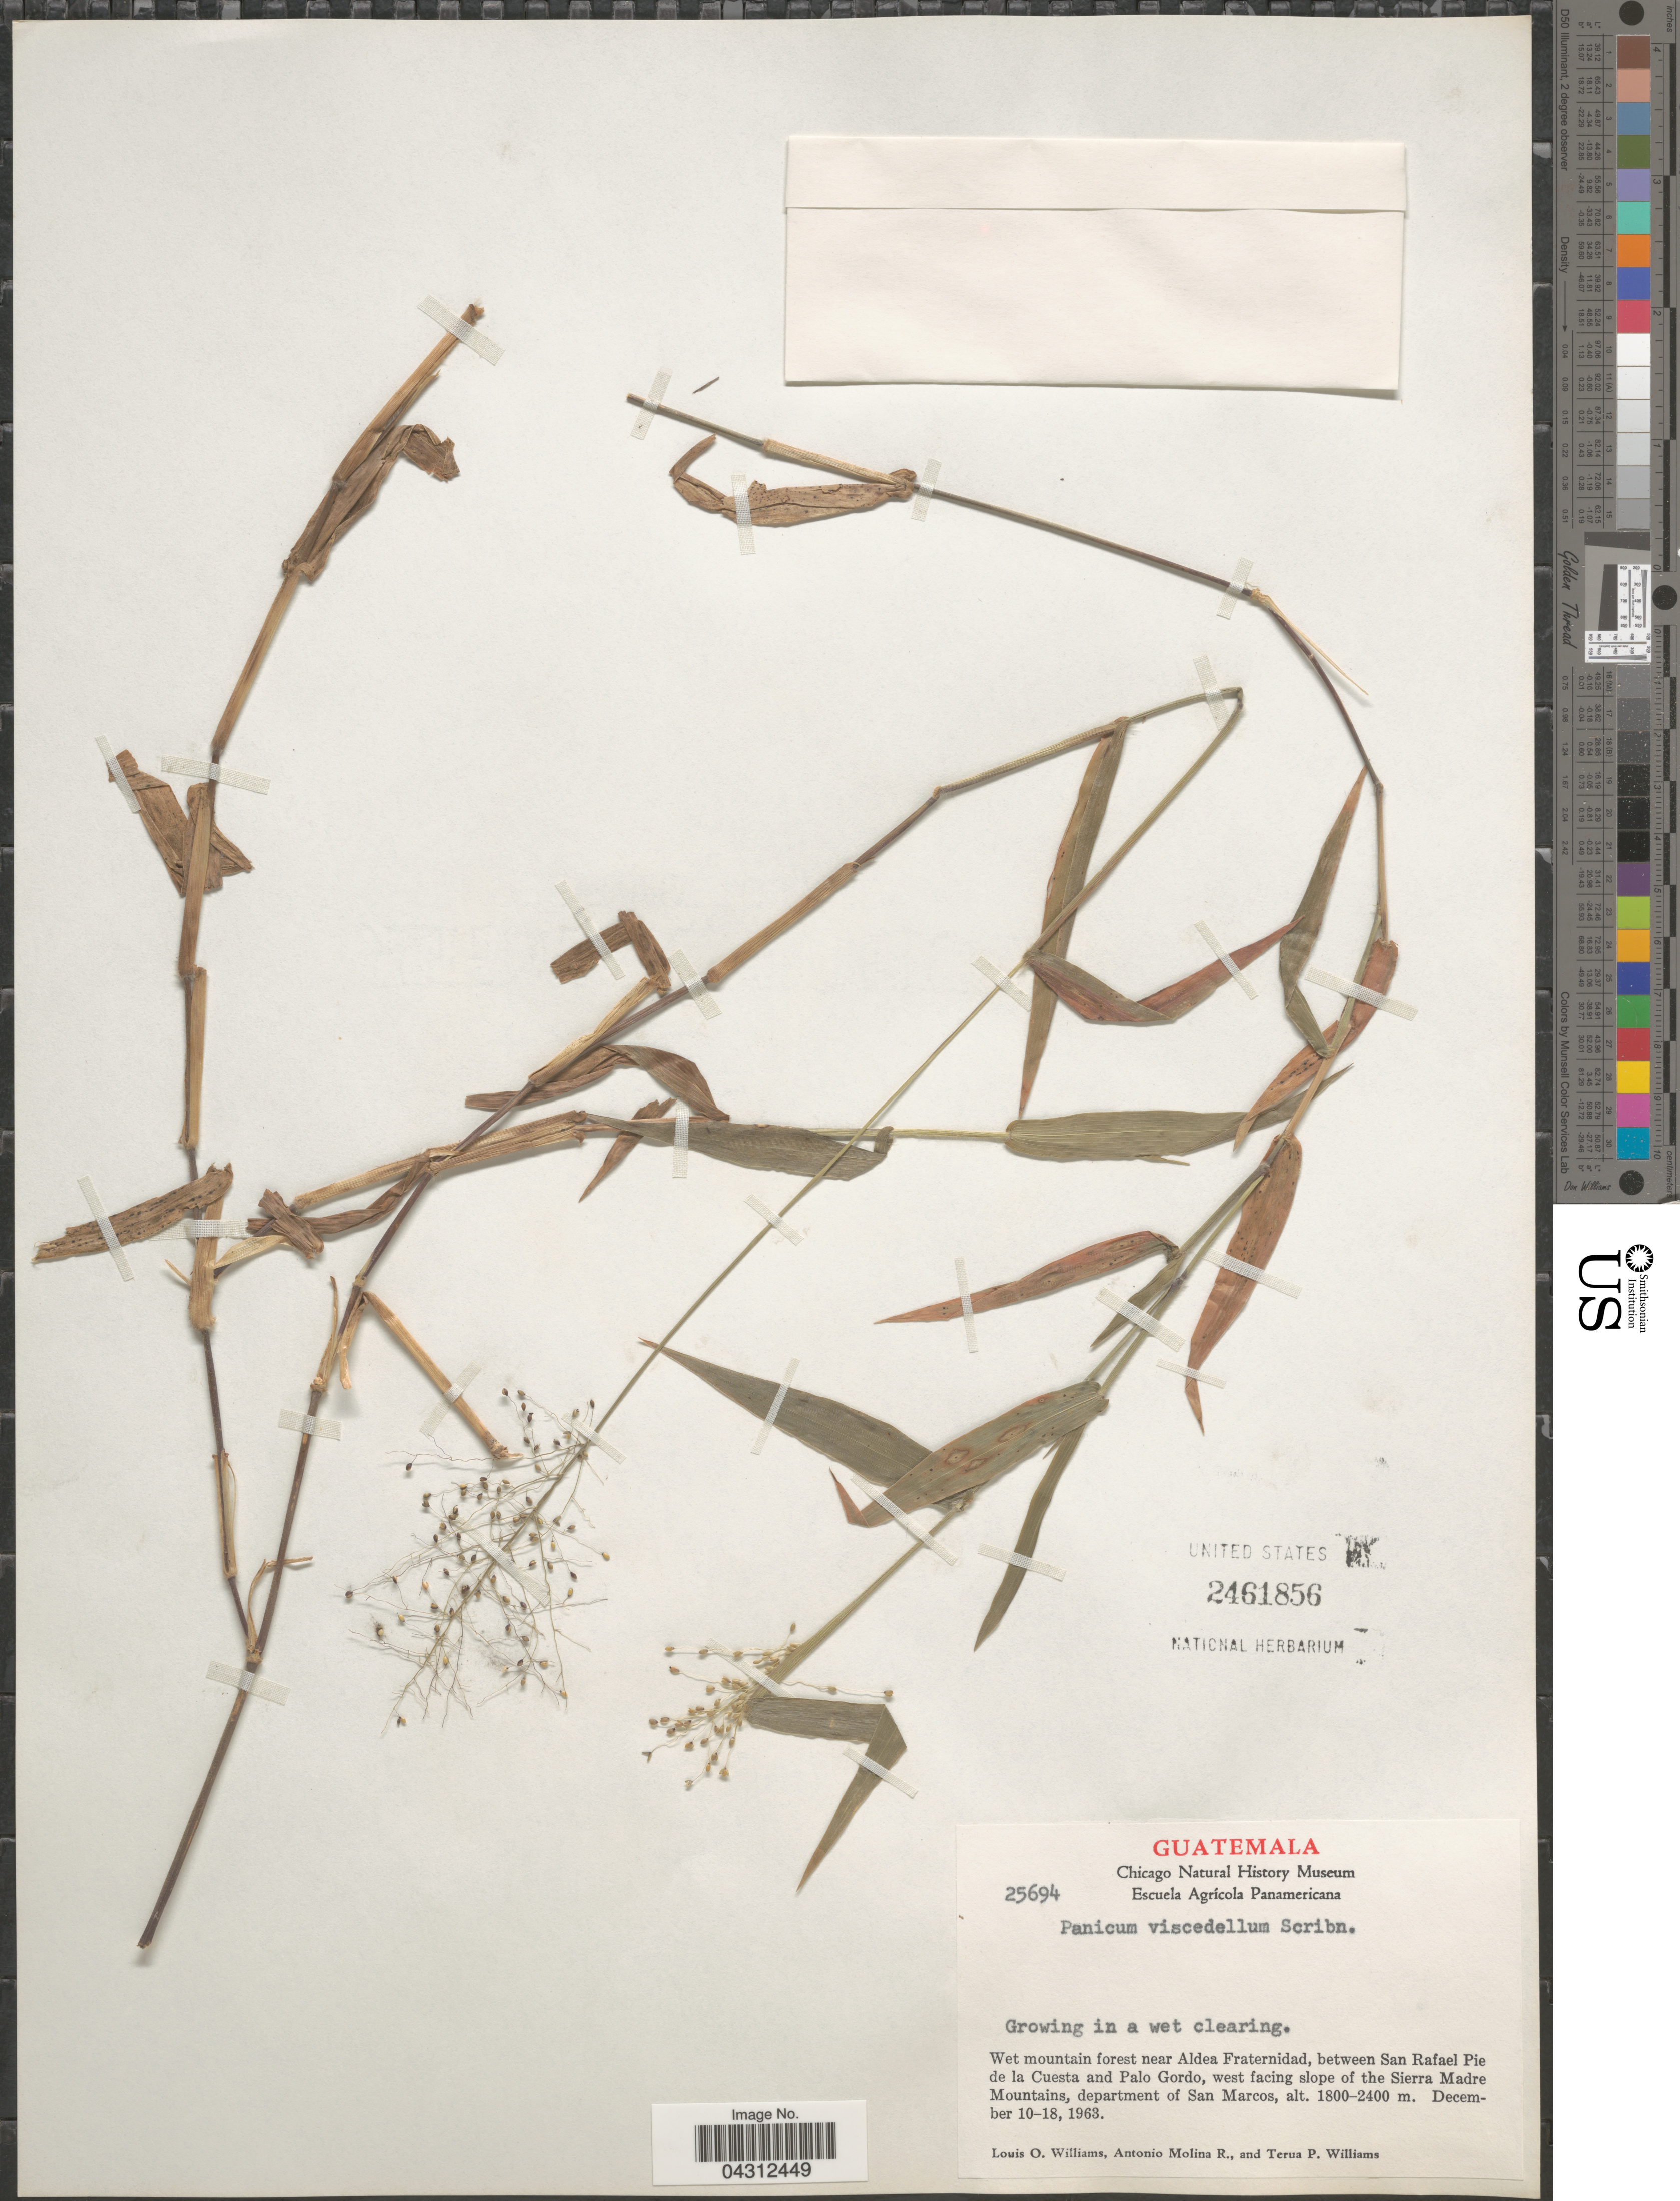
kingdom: Plantae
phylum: Tracheophyta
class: Liliopsida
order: Poales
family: Poaceae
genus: Dichanthelium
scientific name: Dichanthelium viscidellum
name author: (Scribn.) Gould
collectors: L. O. Williams, A. Molina R. & T. Williams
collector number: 25694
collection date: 1963-12-10/1963-12-18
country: Guatemala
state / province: San Marcos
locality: Wet mountain forest near Aldea Fraternidad, between San Rafael Pie de la Cuesta and Palo Gordo, west facing slope of the Sierra Madre Mountains, department of San Marcos.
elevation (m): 1800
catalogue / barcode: US 2461856